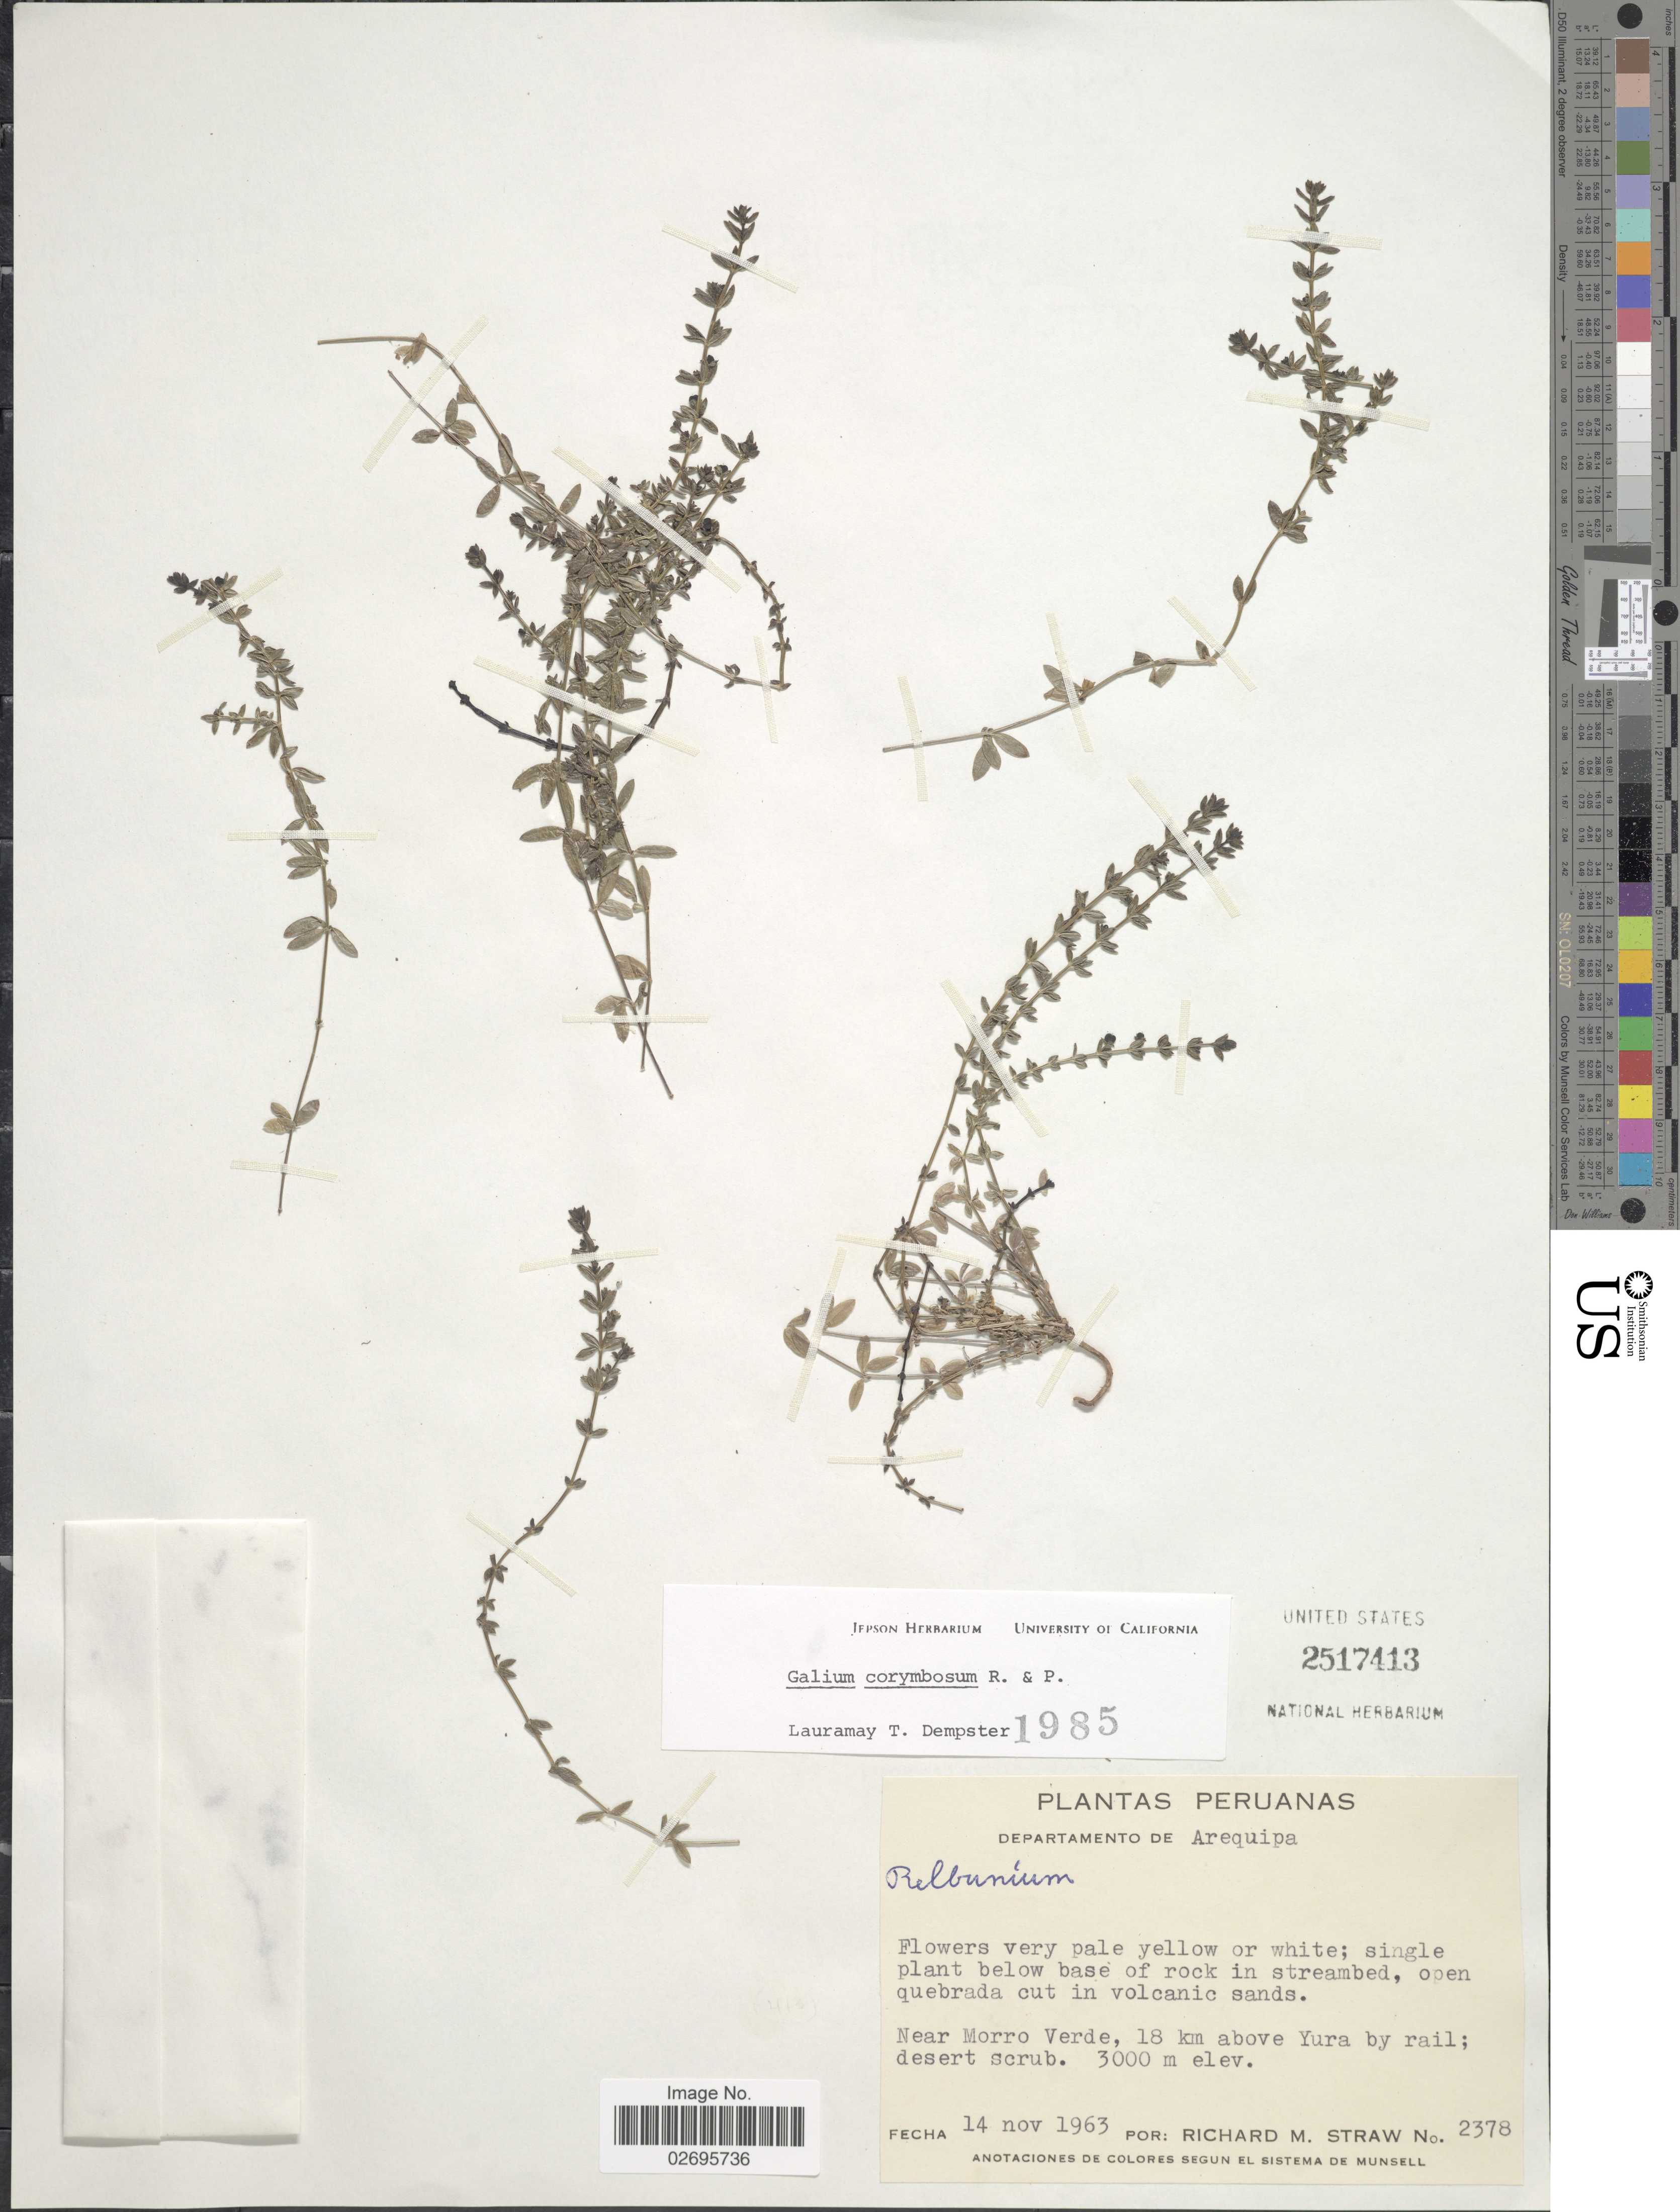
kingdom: Plantae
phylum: Tracheophyta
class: Magnoliopsida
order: Gentianales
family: Rubiaceae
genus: Galium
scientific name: Galium corymbosum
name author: Ruiz & Pav.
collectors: R. M. Straw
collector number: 2378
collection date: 1963-11-14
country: Peru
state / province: Arequipa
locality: Departamento de Arequipa, Near Morro Verde, 18 km above Yura by rail desert scrub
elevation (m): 3000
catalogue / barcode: US 2517413